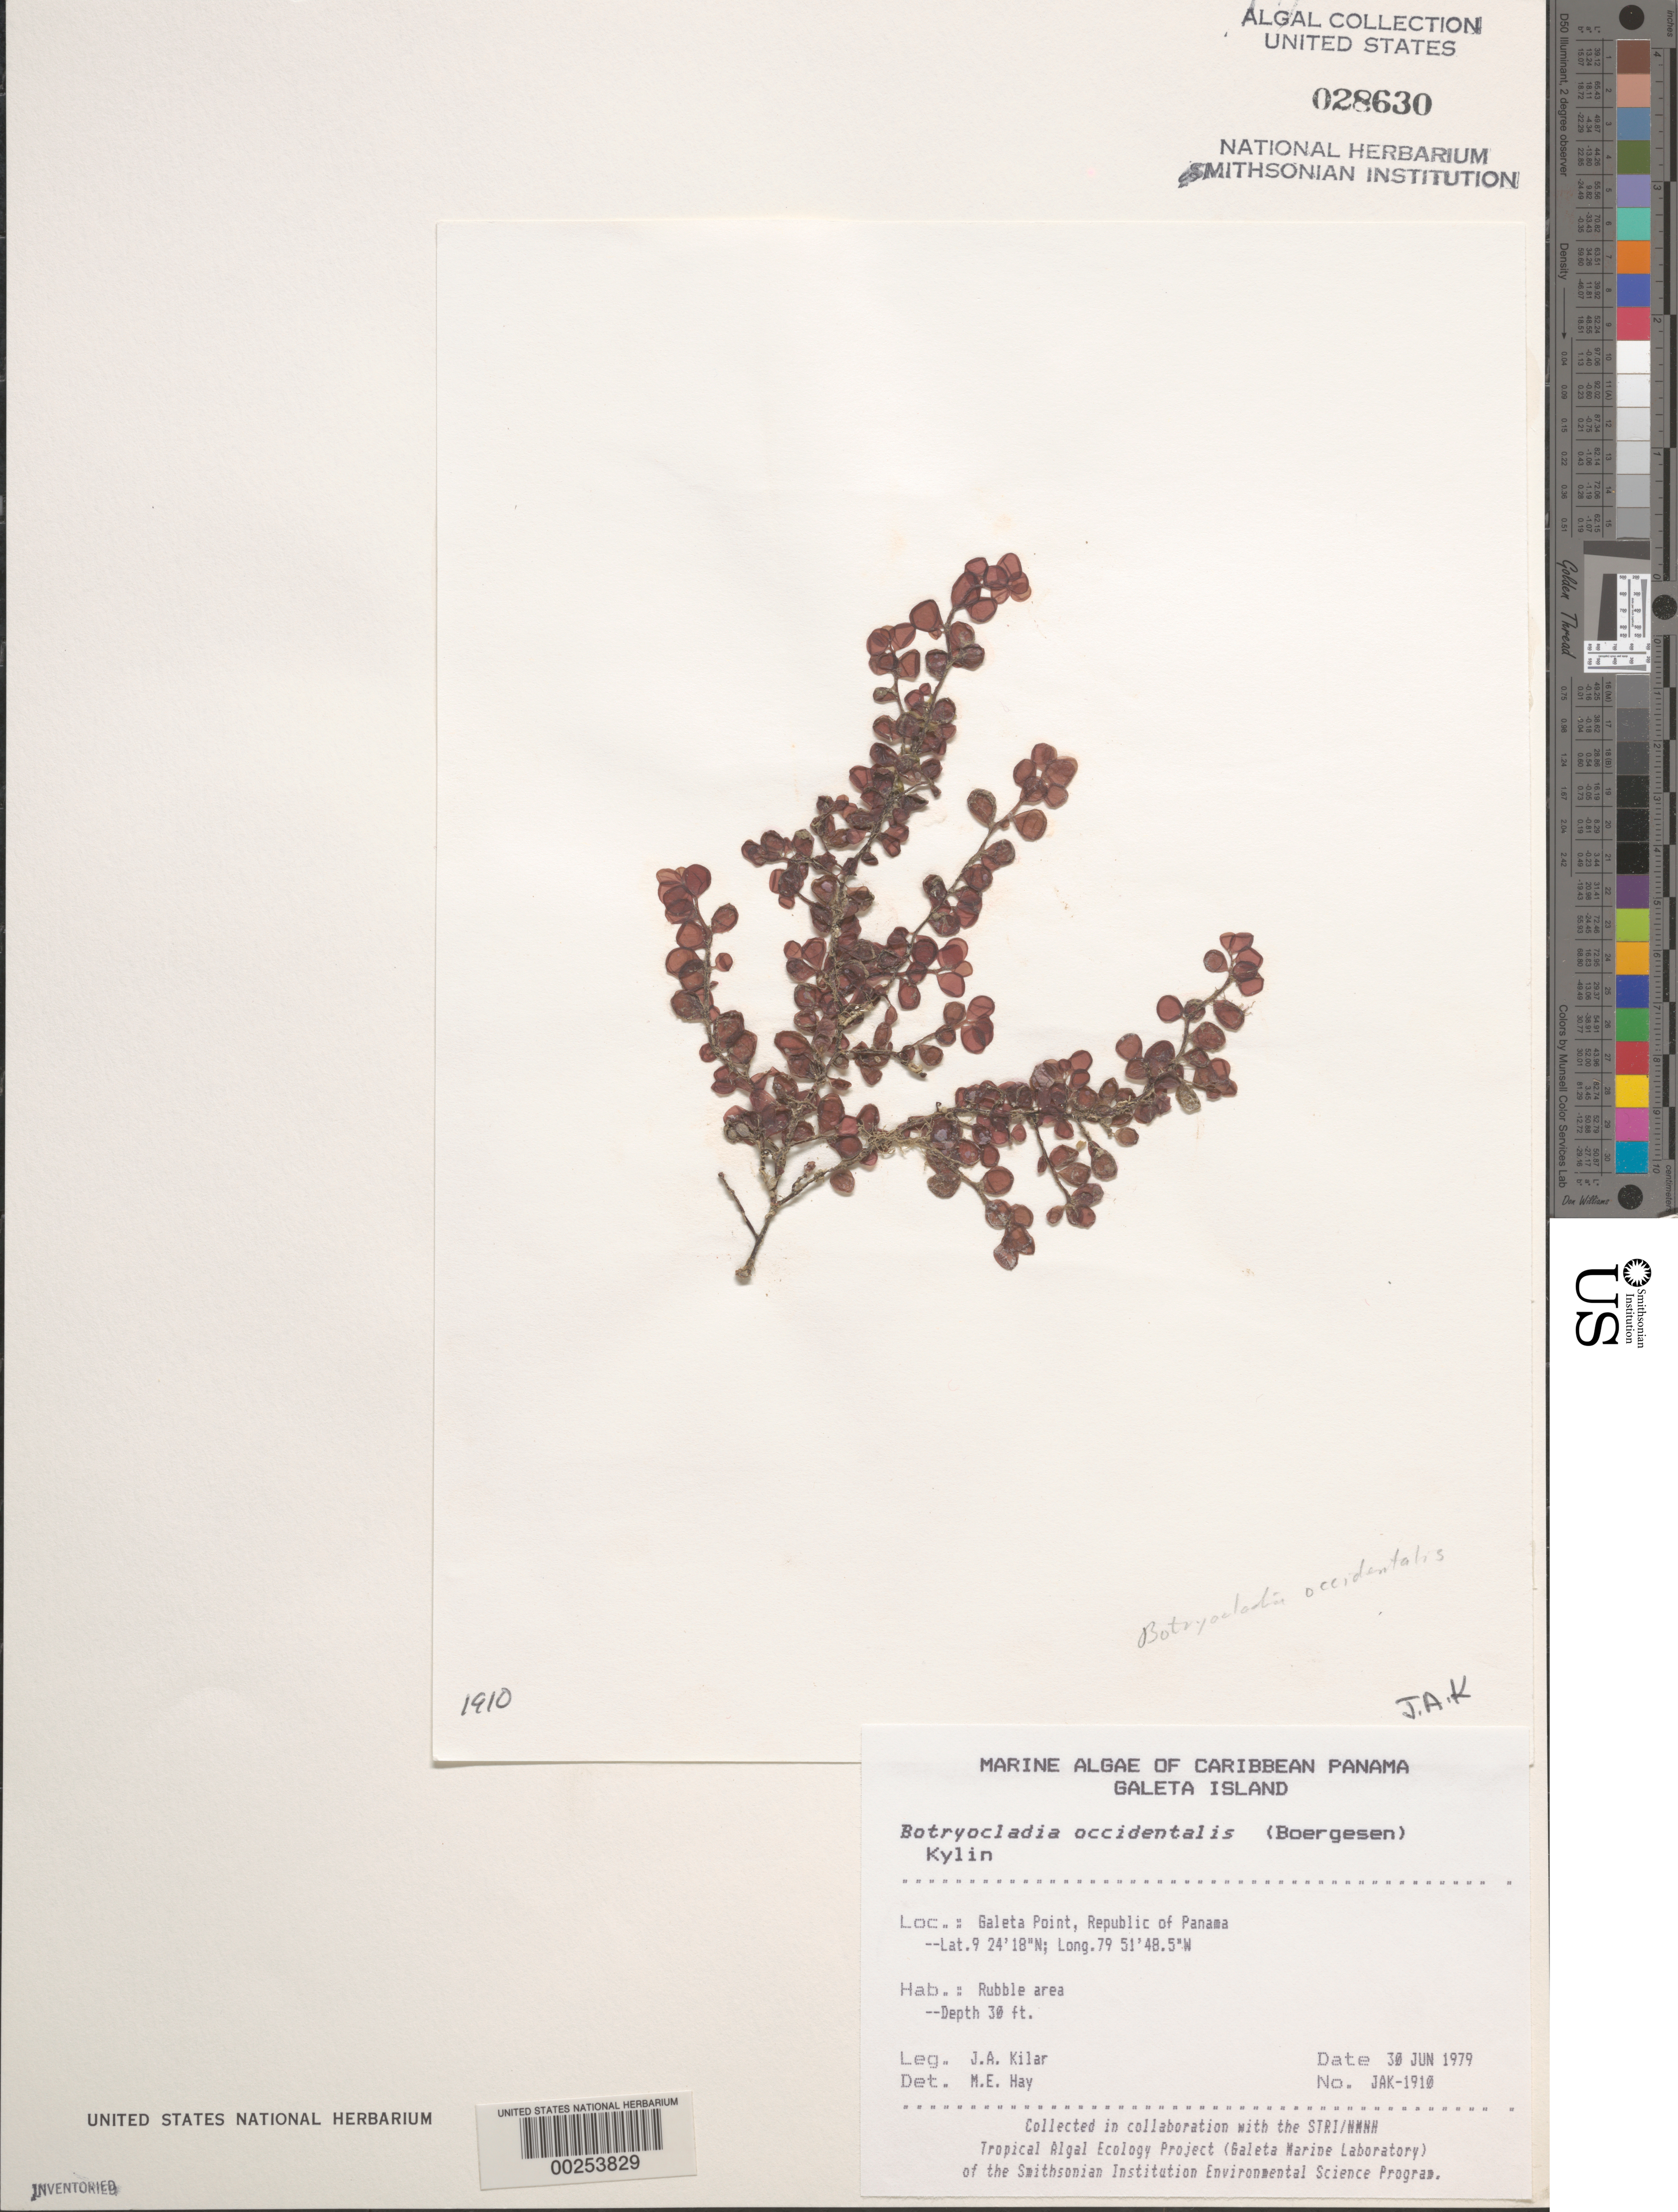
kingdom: Plantae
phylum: Rhodophyta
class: Florideophyceae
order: Rhodymeniales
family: Rhodymeniaceae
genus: Botryocladia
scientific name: Botryocladia occidentalis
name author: (Børgesen) Kylin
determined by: Hay, M. E.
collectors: J. A. Kilar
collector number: JAK-1910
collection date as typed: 30 Jun 1979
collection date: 1979-06-30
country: Panama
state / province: Colón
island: Galeta Island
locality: Galeta Point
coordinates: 9 24' 18" N, 79 51' 48.5" W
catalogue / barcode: US 28630